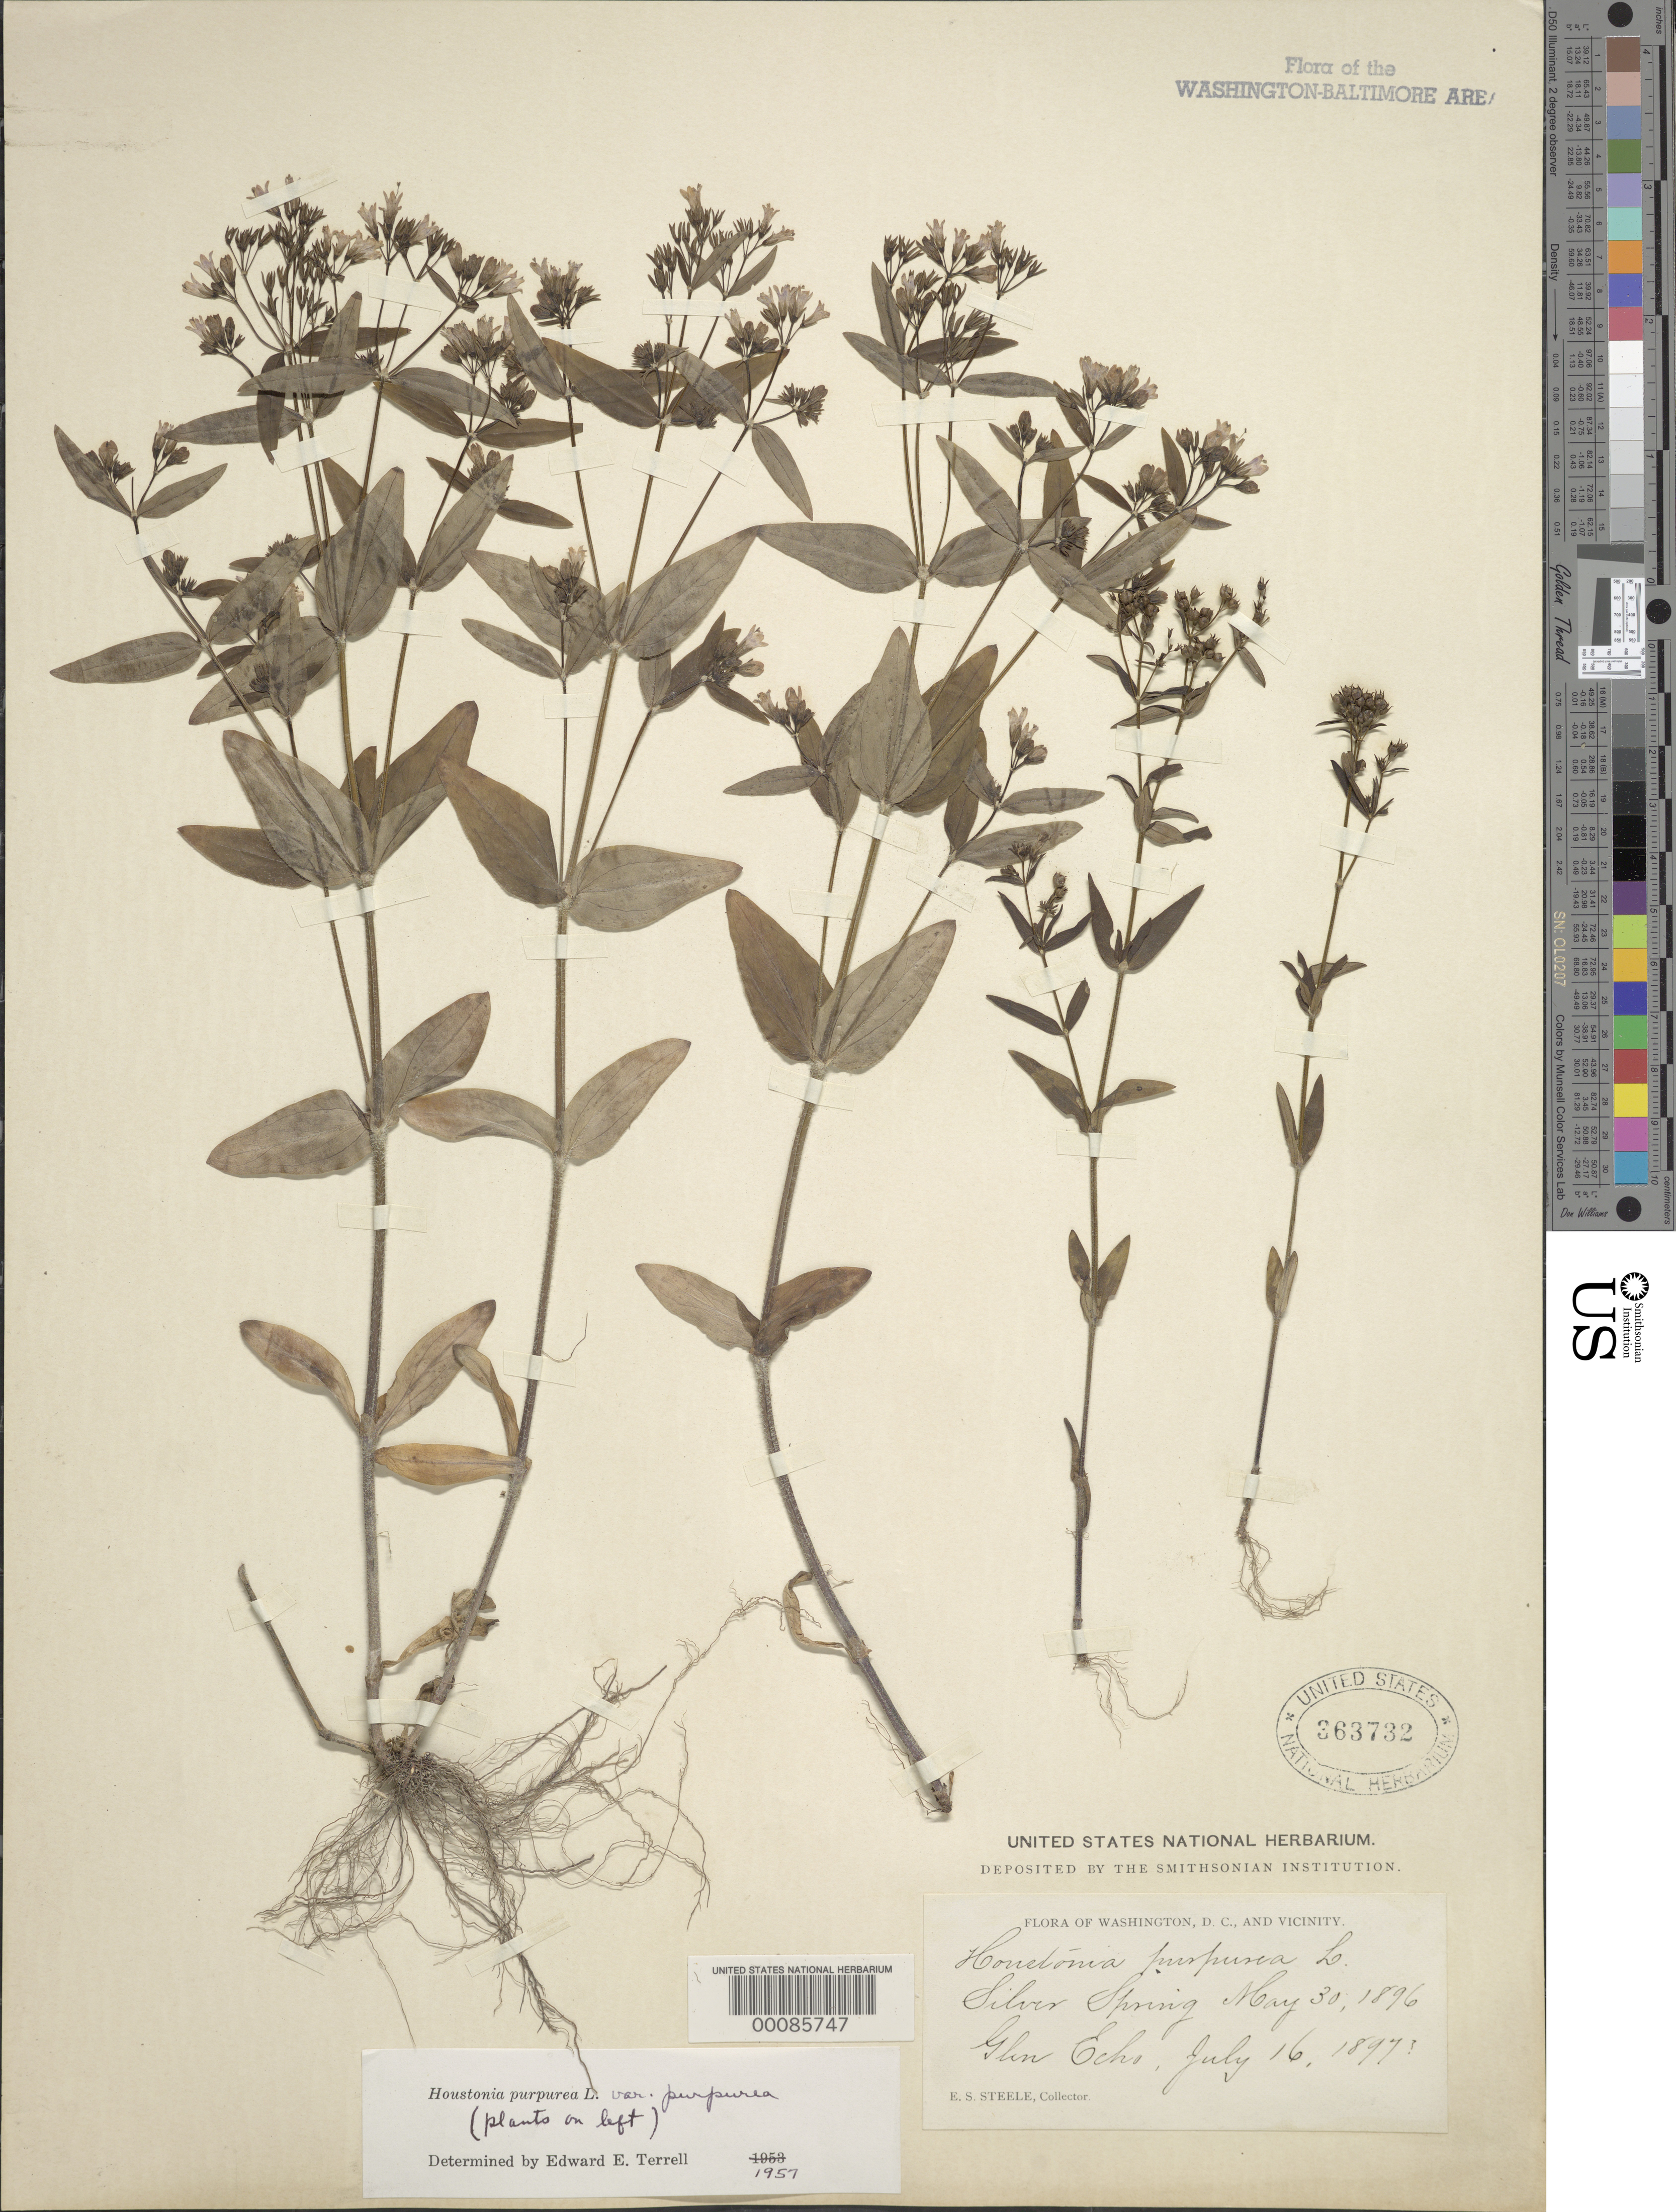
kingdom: Plantae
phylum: Tracheophyta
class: Magnoliopsida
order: Gentianales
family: Rubiaceae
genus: Houstonia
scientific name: Houstonia purpurea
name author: L.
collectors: E. Steele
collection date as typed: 30 May 1896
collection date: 1896-05-30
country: United States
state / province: Maryland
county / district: Montgomery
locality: Silver Spring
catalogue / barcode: US 363732